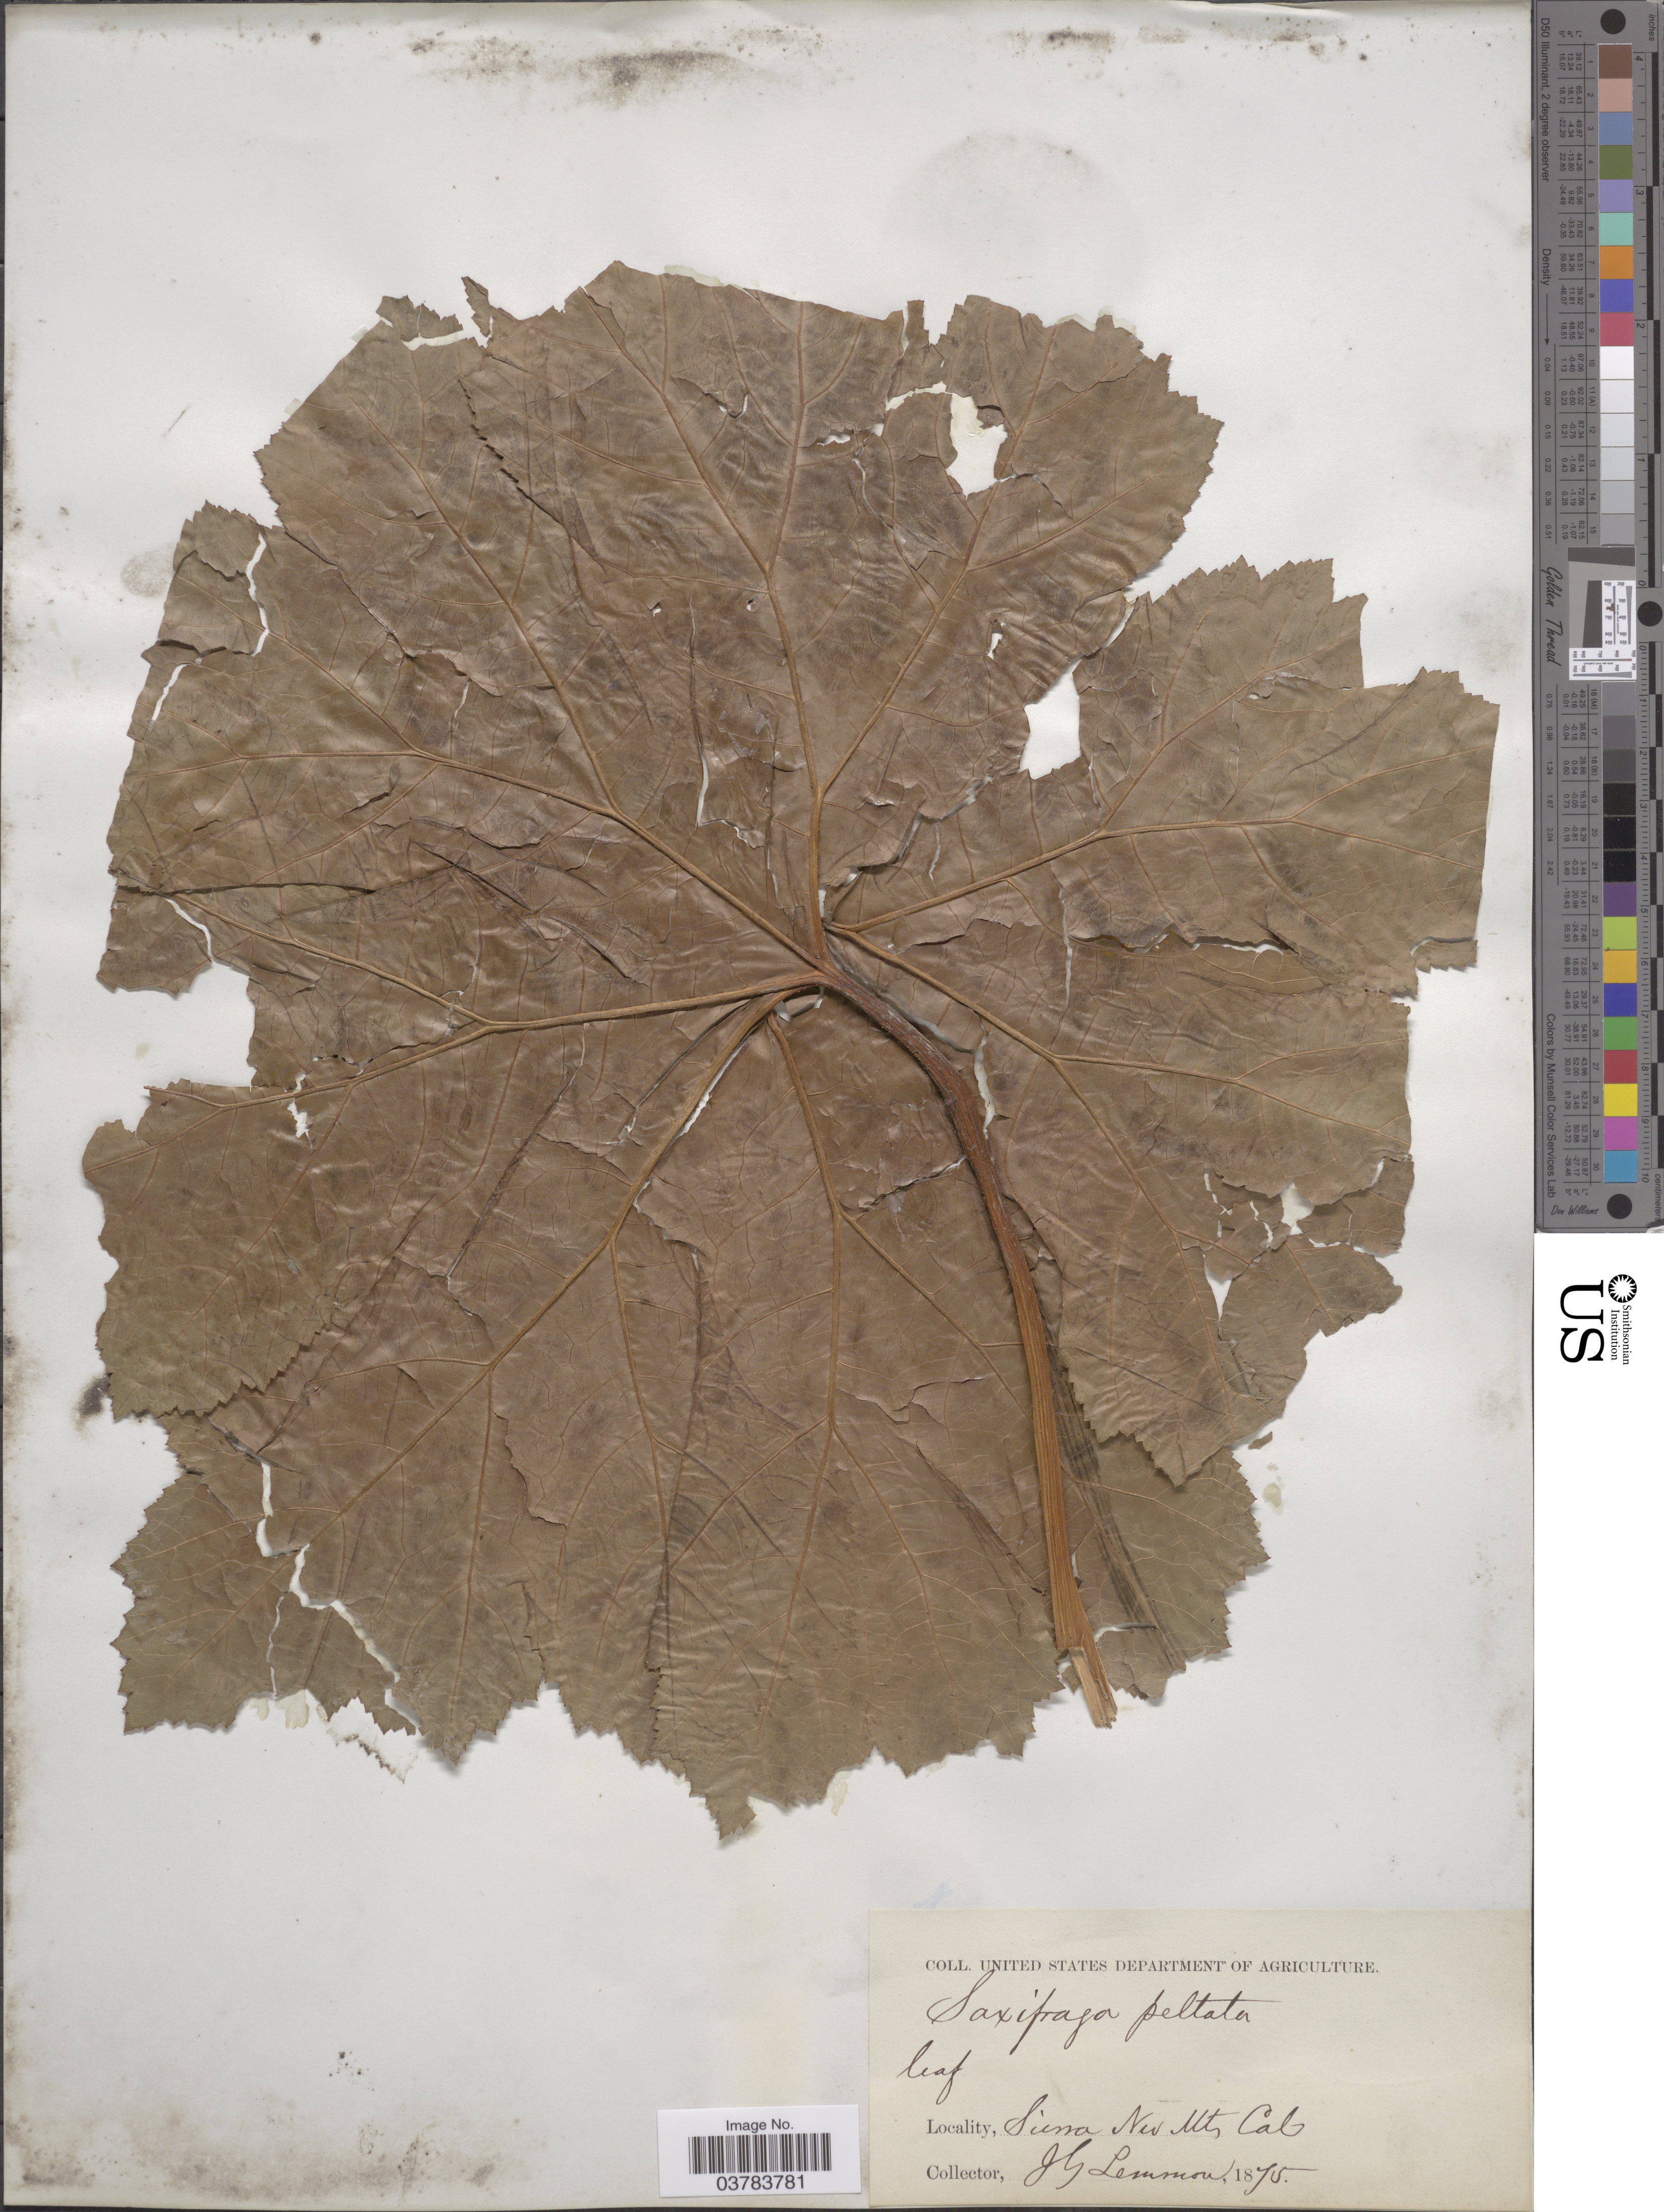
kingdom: Plantae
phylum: Tracheophyta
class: Magnoliopsida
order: Saxifragales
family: Saxifragaceae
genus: Darmera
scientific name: Darmera peltata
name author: (Torr. ex Benth.) Voss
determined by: Strong, Mark T., (BOT), Smithsonian Institution - National Museum of Natural History (UNITED STATES)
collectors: J. Lemmon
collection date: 1875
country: United States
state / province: California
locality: Sierra Nev Mts.